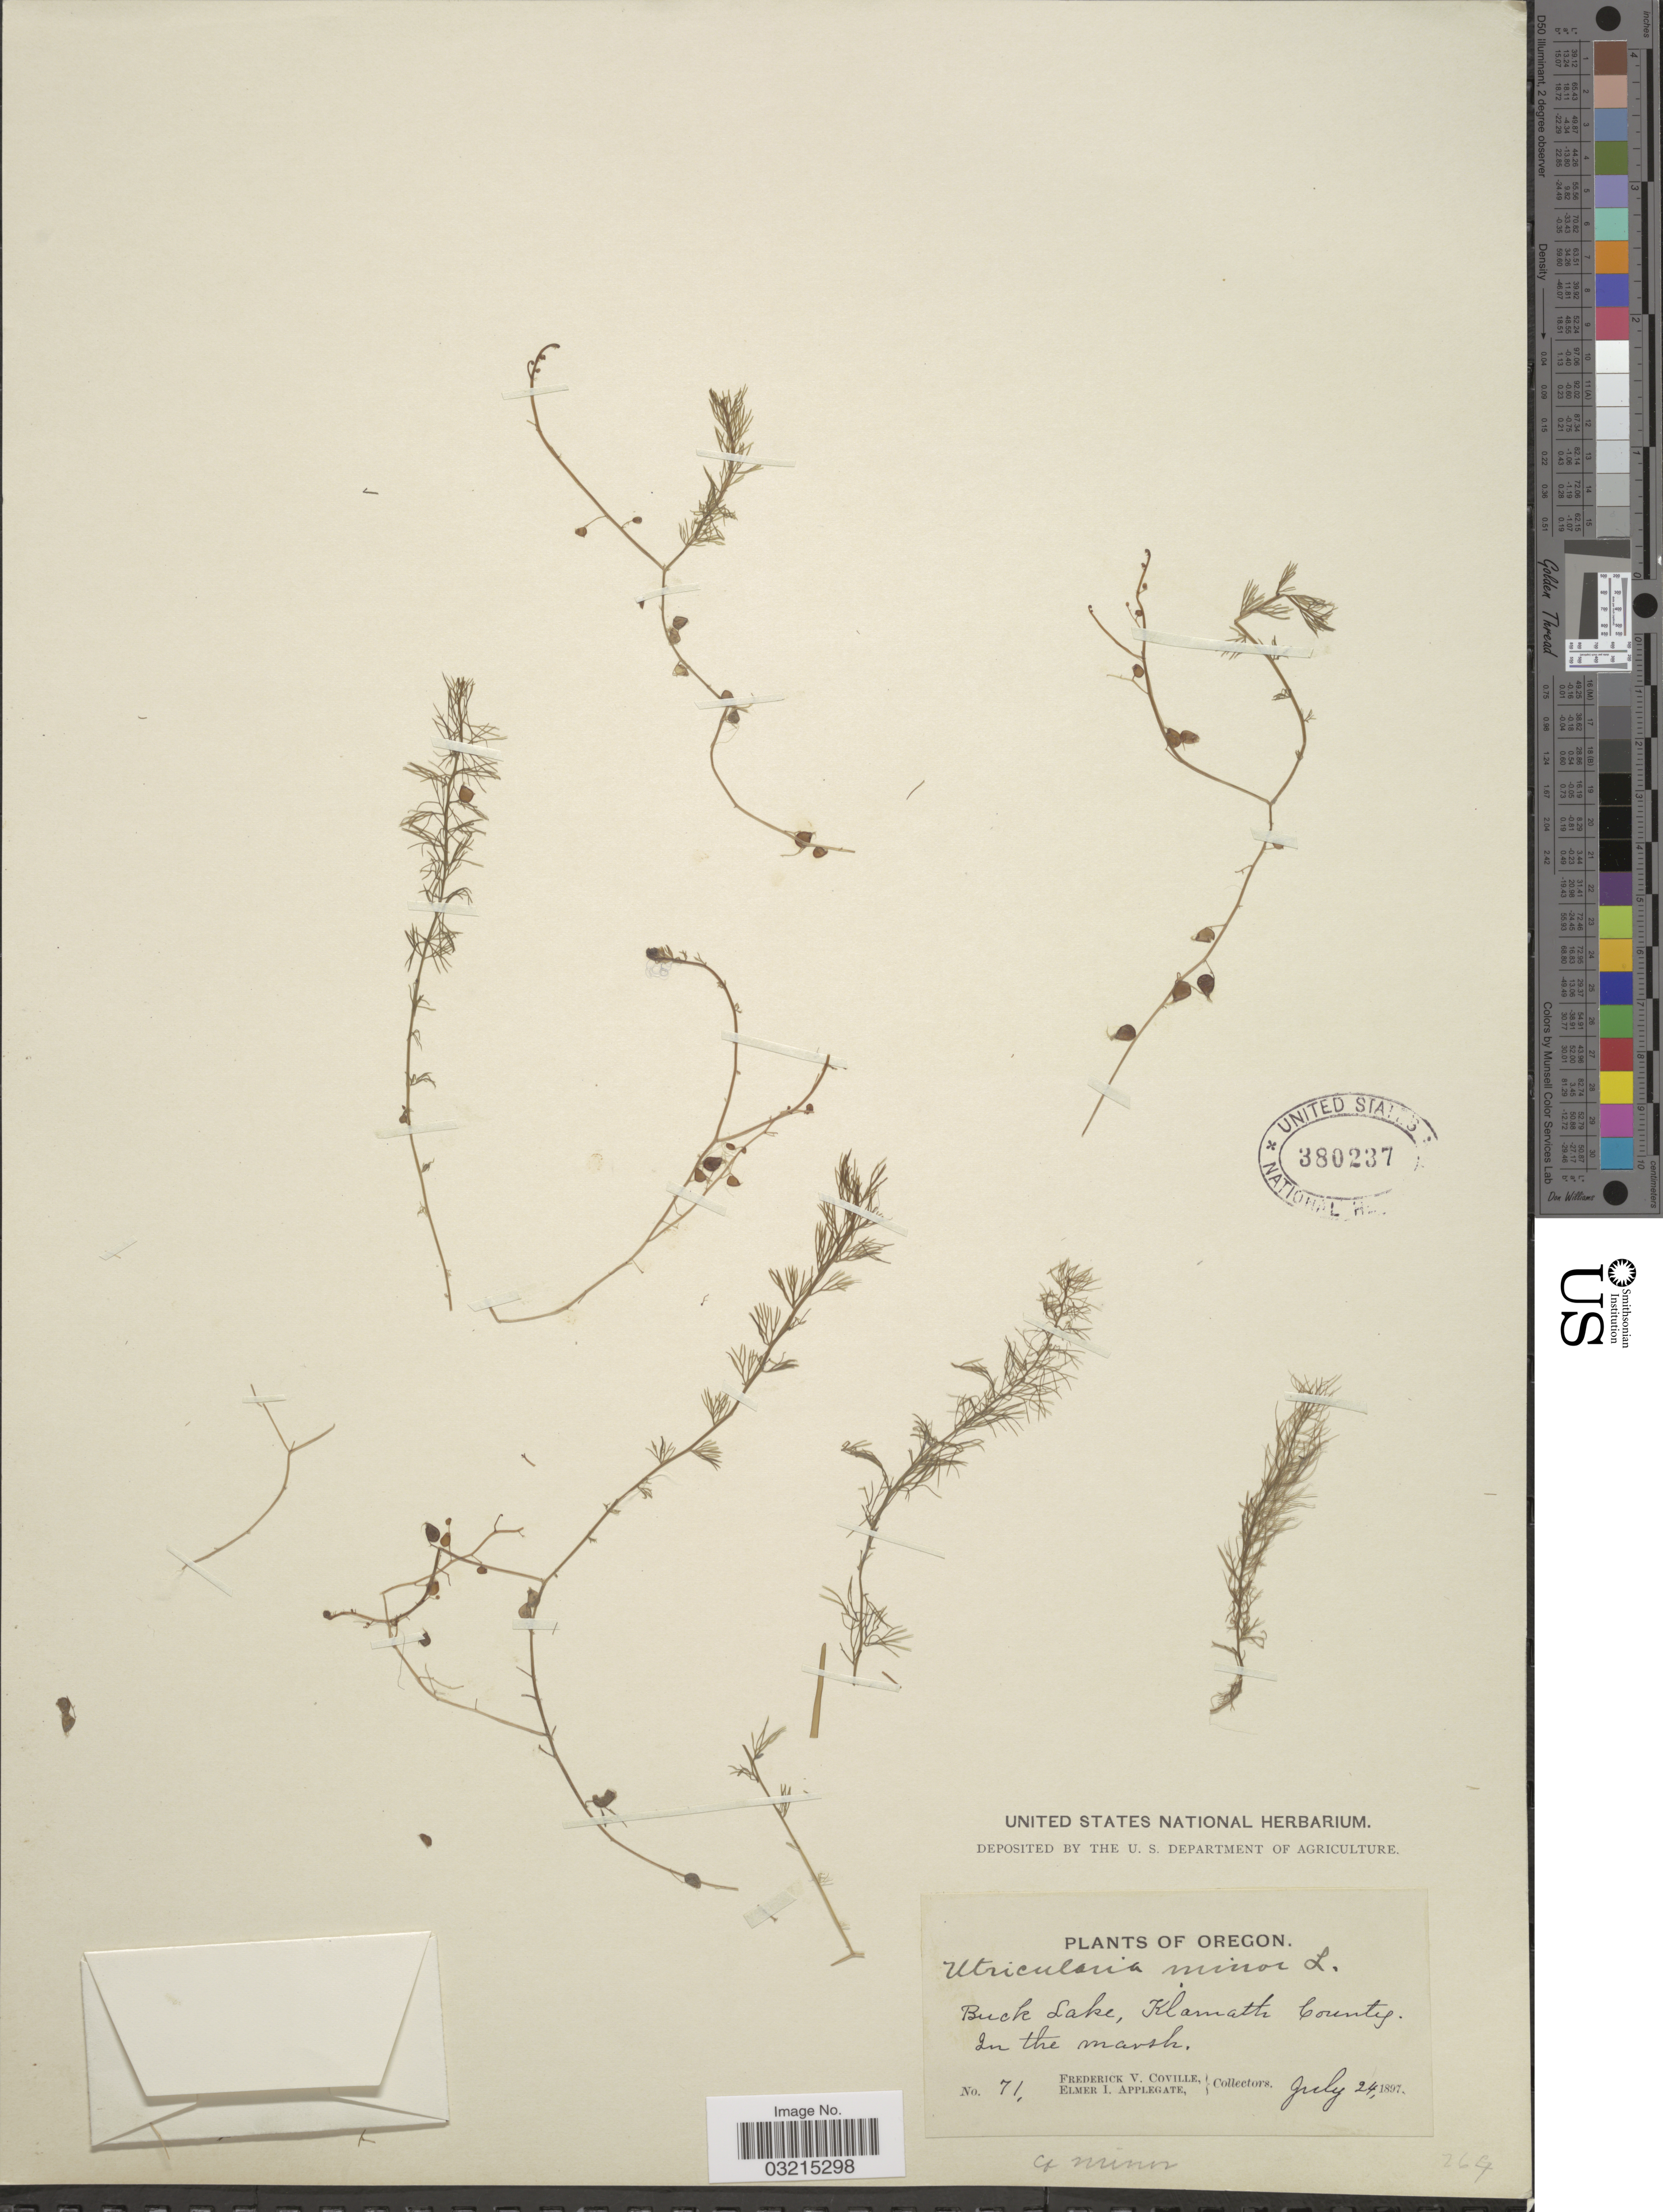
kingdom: Plantae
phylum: Tracheophyta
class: Magnoliopsida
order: Lamiales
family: Lentibulariaceae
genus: Utricularia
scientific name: Utricularia intermedia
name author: Hayne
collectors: F. V. Coville & E. I. Applegate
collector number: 71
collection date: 1897-07-24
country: United States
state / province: Oregon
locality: Buck Lake, Klamath County.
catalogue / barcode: US 380237